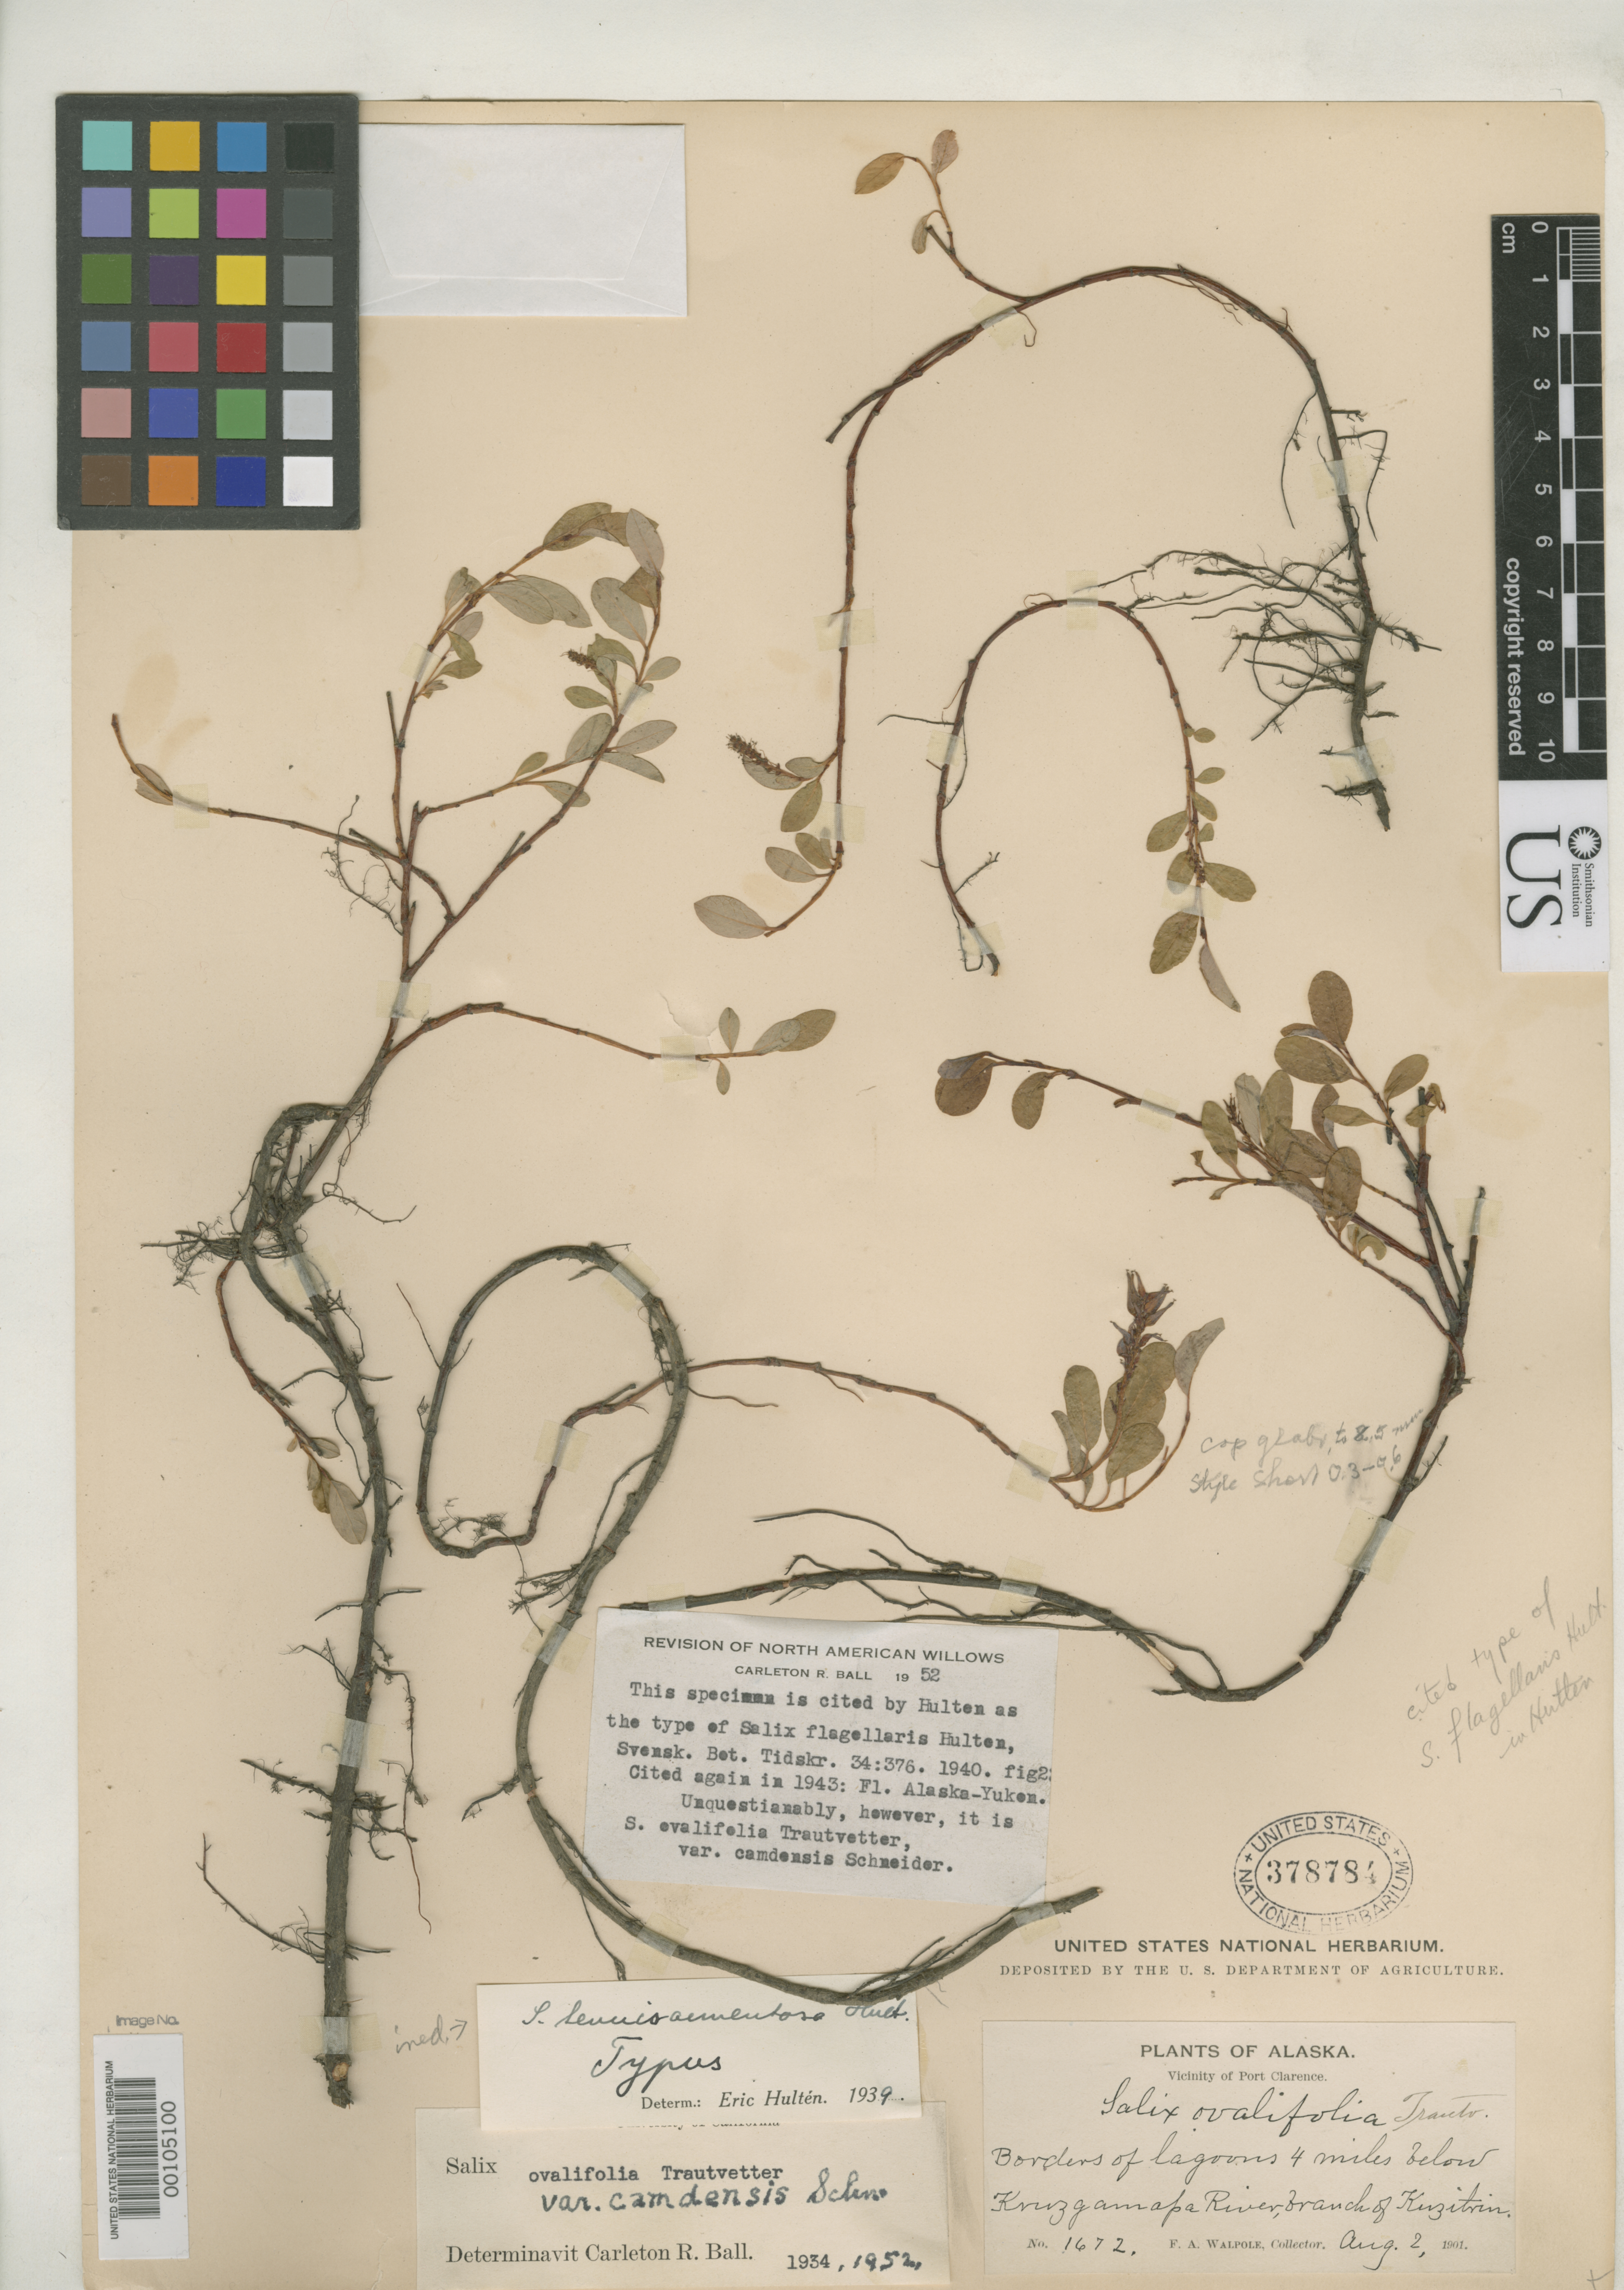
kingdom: Plantae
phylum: Tracheophyta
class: Magnoliopsida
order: Malpighiales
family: Salicaceae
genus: Salix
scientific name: Salix flagellaris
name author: Hultén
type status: Isotype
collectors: F. Walpole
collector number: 1672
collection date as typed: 02 Aug 1901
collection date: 1901-08-02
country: United States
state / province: Alaska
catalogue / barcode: US 378784